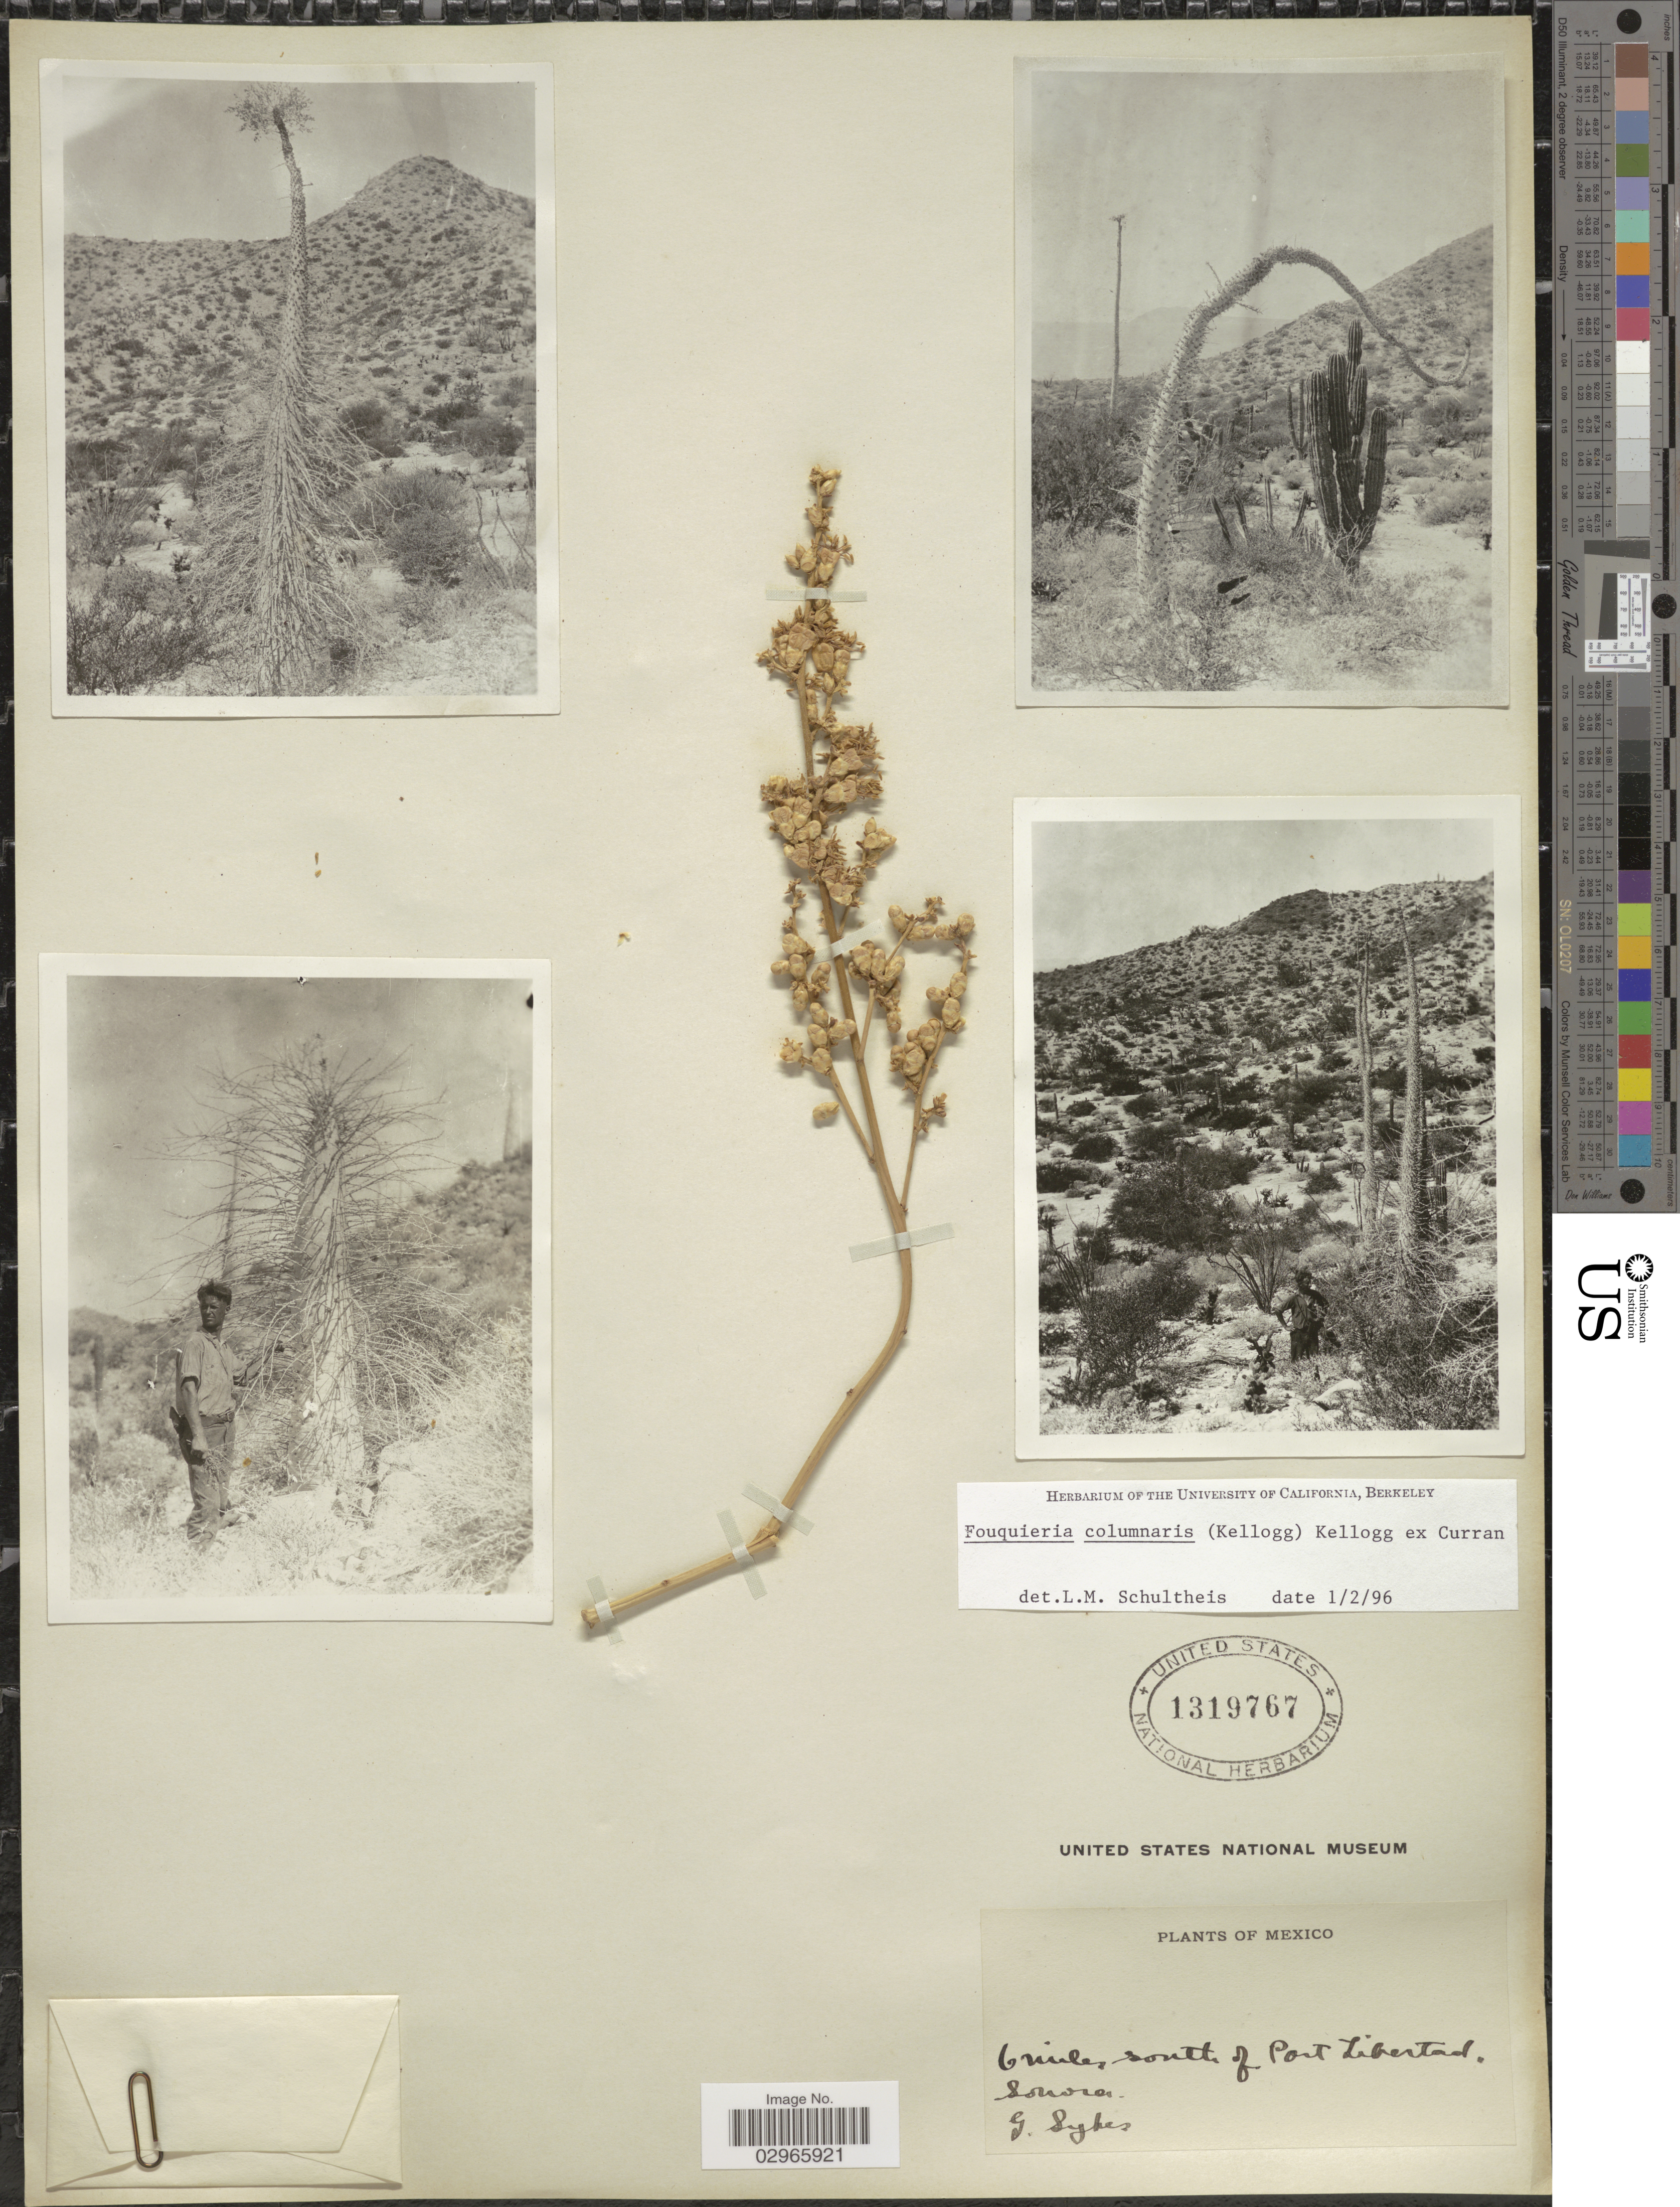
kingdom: Plantae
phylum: Tracheophyta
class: Magnoliopsida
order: Ericales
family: Fouquieriaceae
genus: Fouquieria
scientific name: Fouquieria columnaris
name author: Kellogg ex Curran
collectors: G. Sykes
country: Mexico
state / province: Sonora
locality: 6 miles south of Port Libertad.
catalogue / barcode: US 1319767